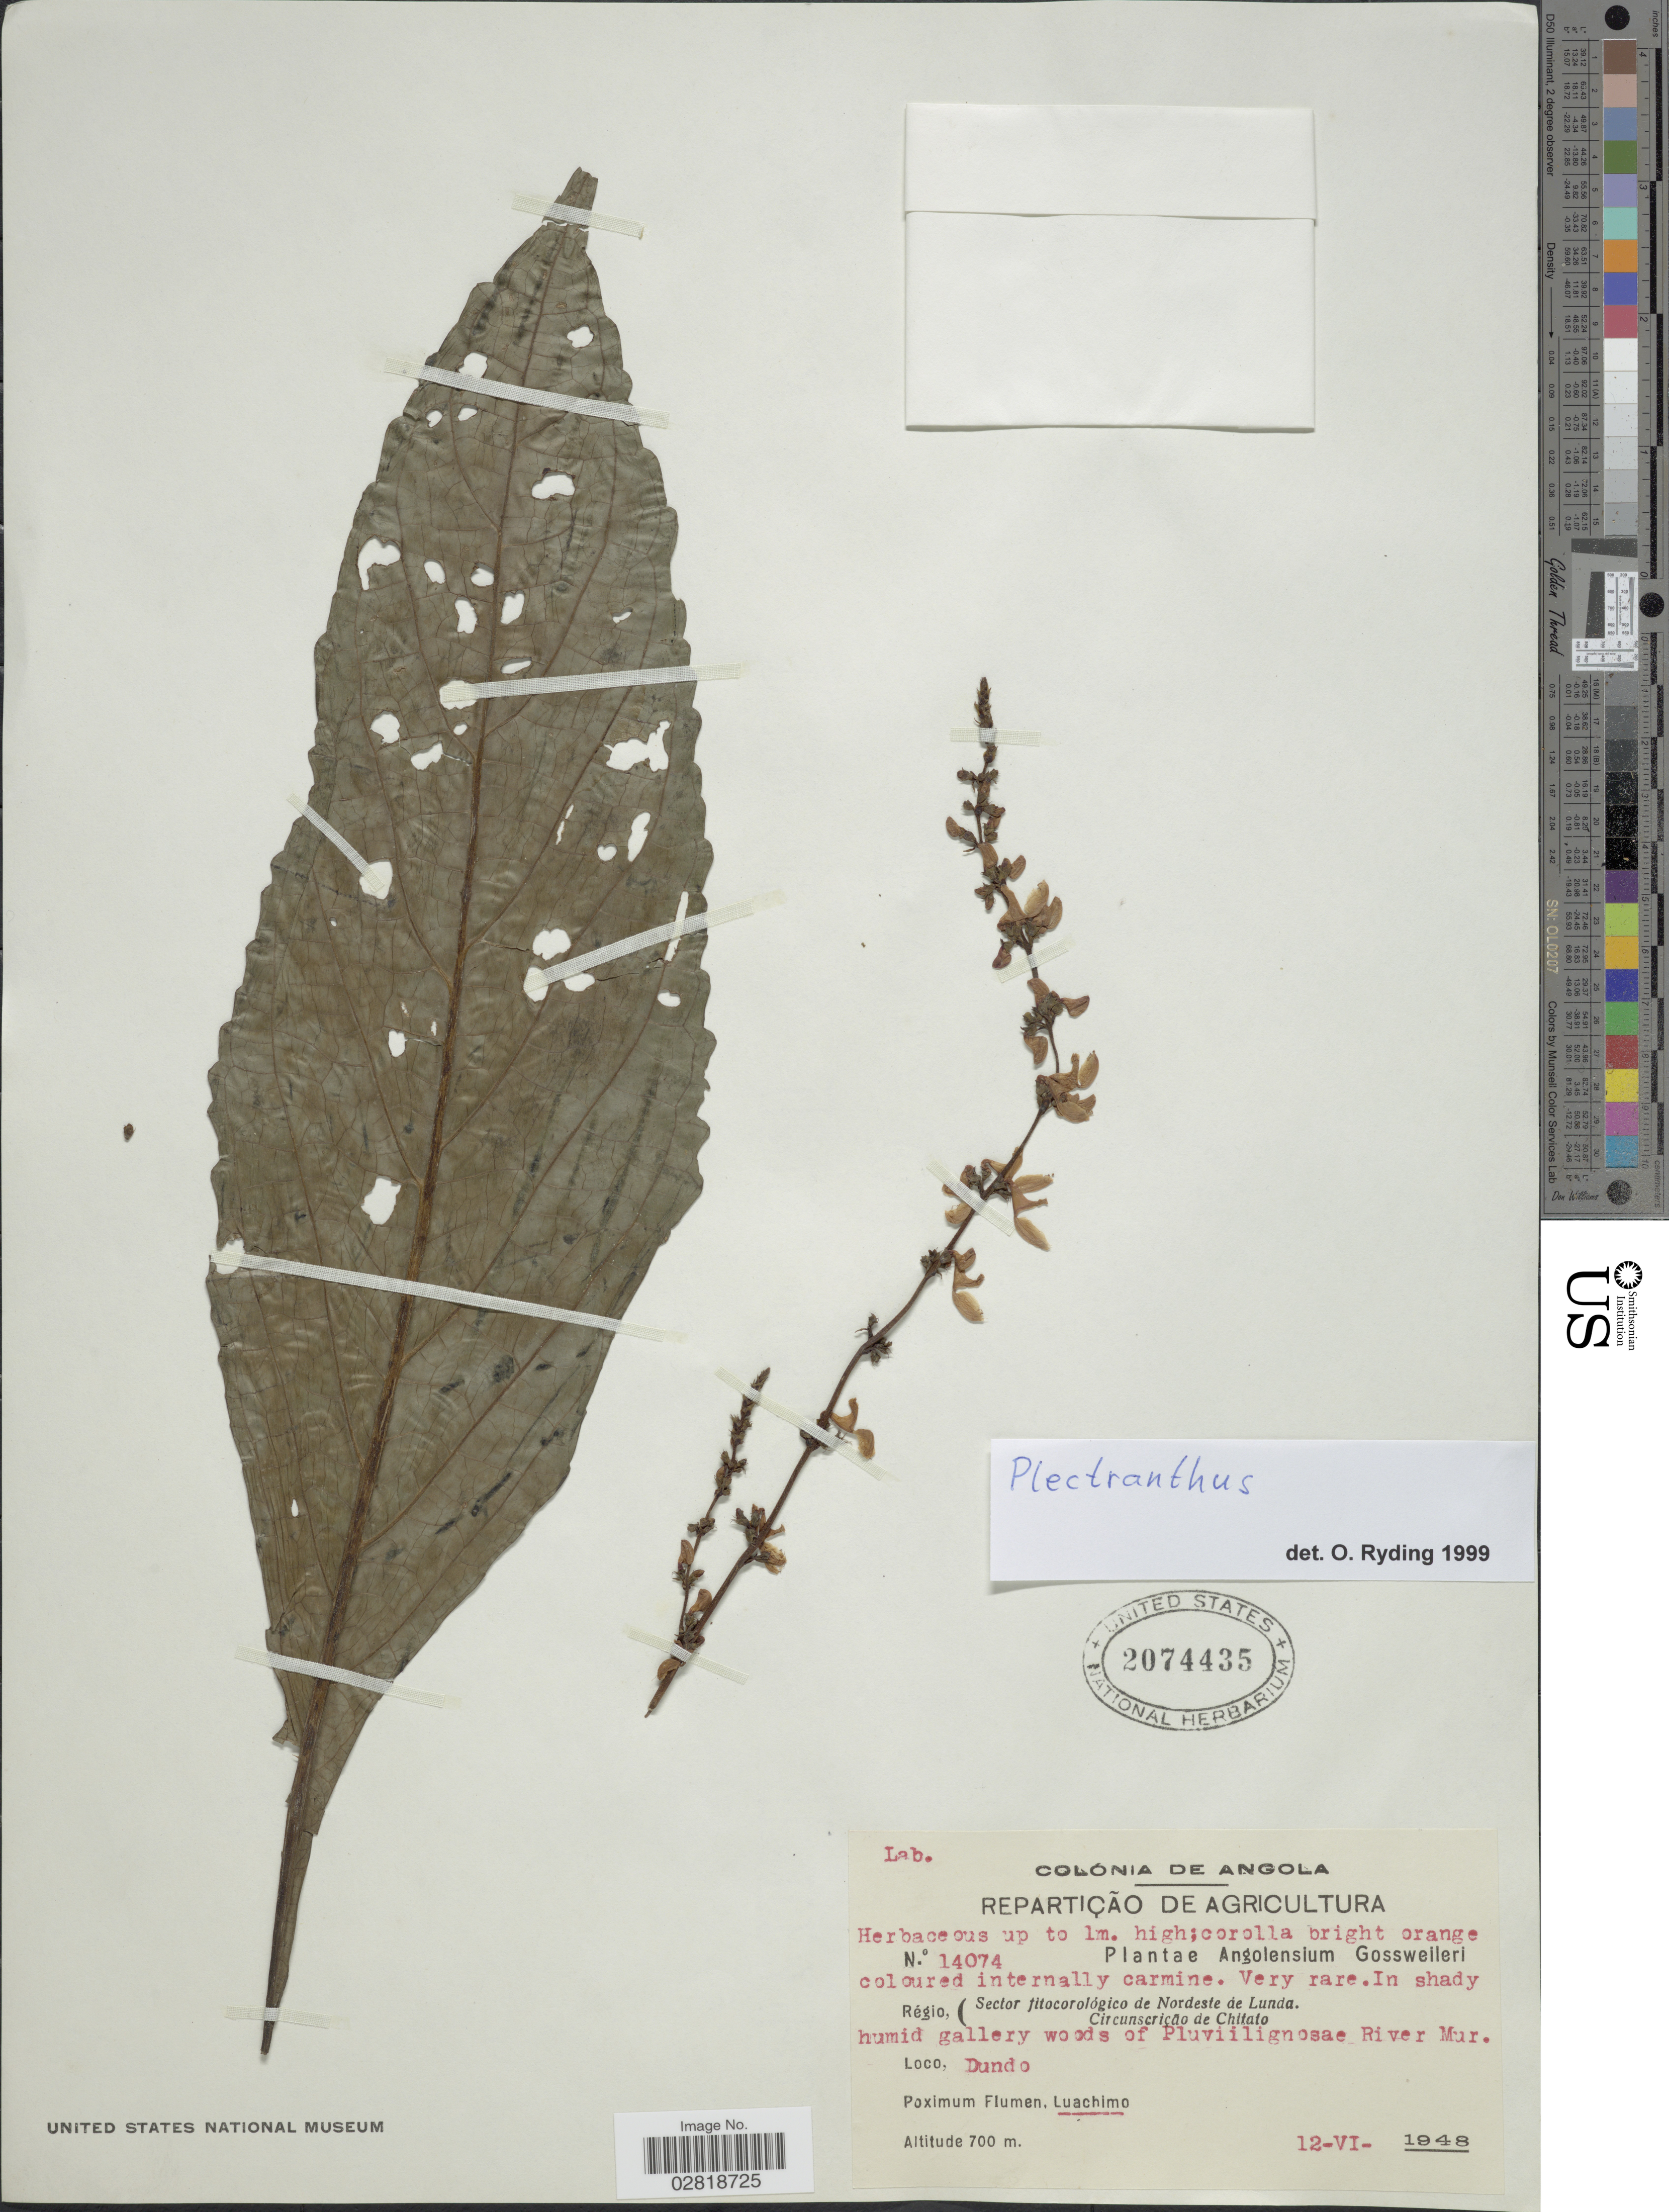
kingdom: Plantae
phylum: Tracheophyta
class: Magnoliopsida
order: Lamiales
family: Lamiaceae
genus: Plectranthus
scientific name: Plectranthus sp.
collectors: -. Gossweiler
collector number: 14074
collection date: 1948-06-12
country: Angola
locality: Colonia de Angola. Regio, (Sector fitocorológico de Nordeste de Lunda. Circunscrião de Chitato. In shady humid gallery woods of Pluviilignosae River Mur. Dundo. Poximum Flumen, Luachimo.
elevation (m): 700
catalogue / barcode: US 2074435